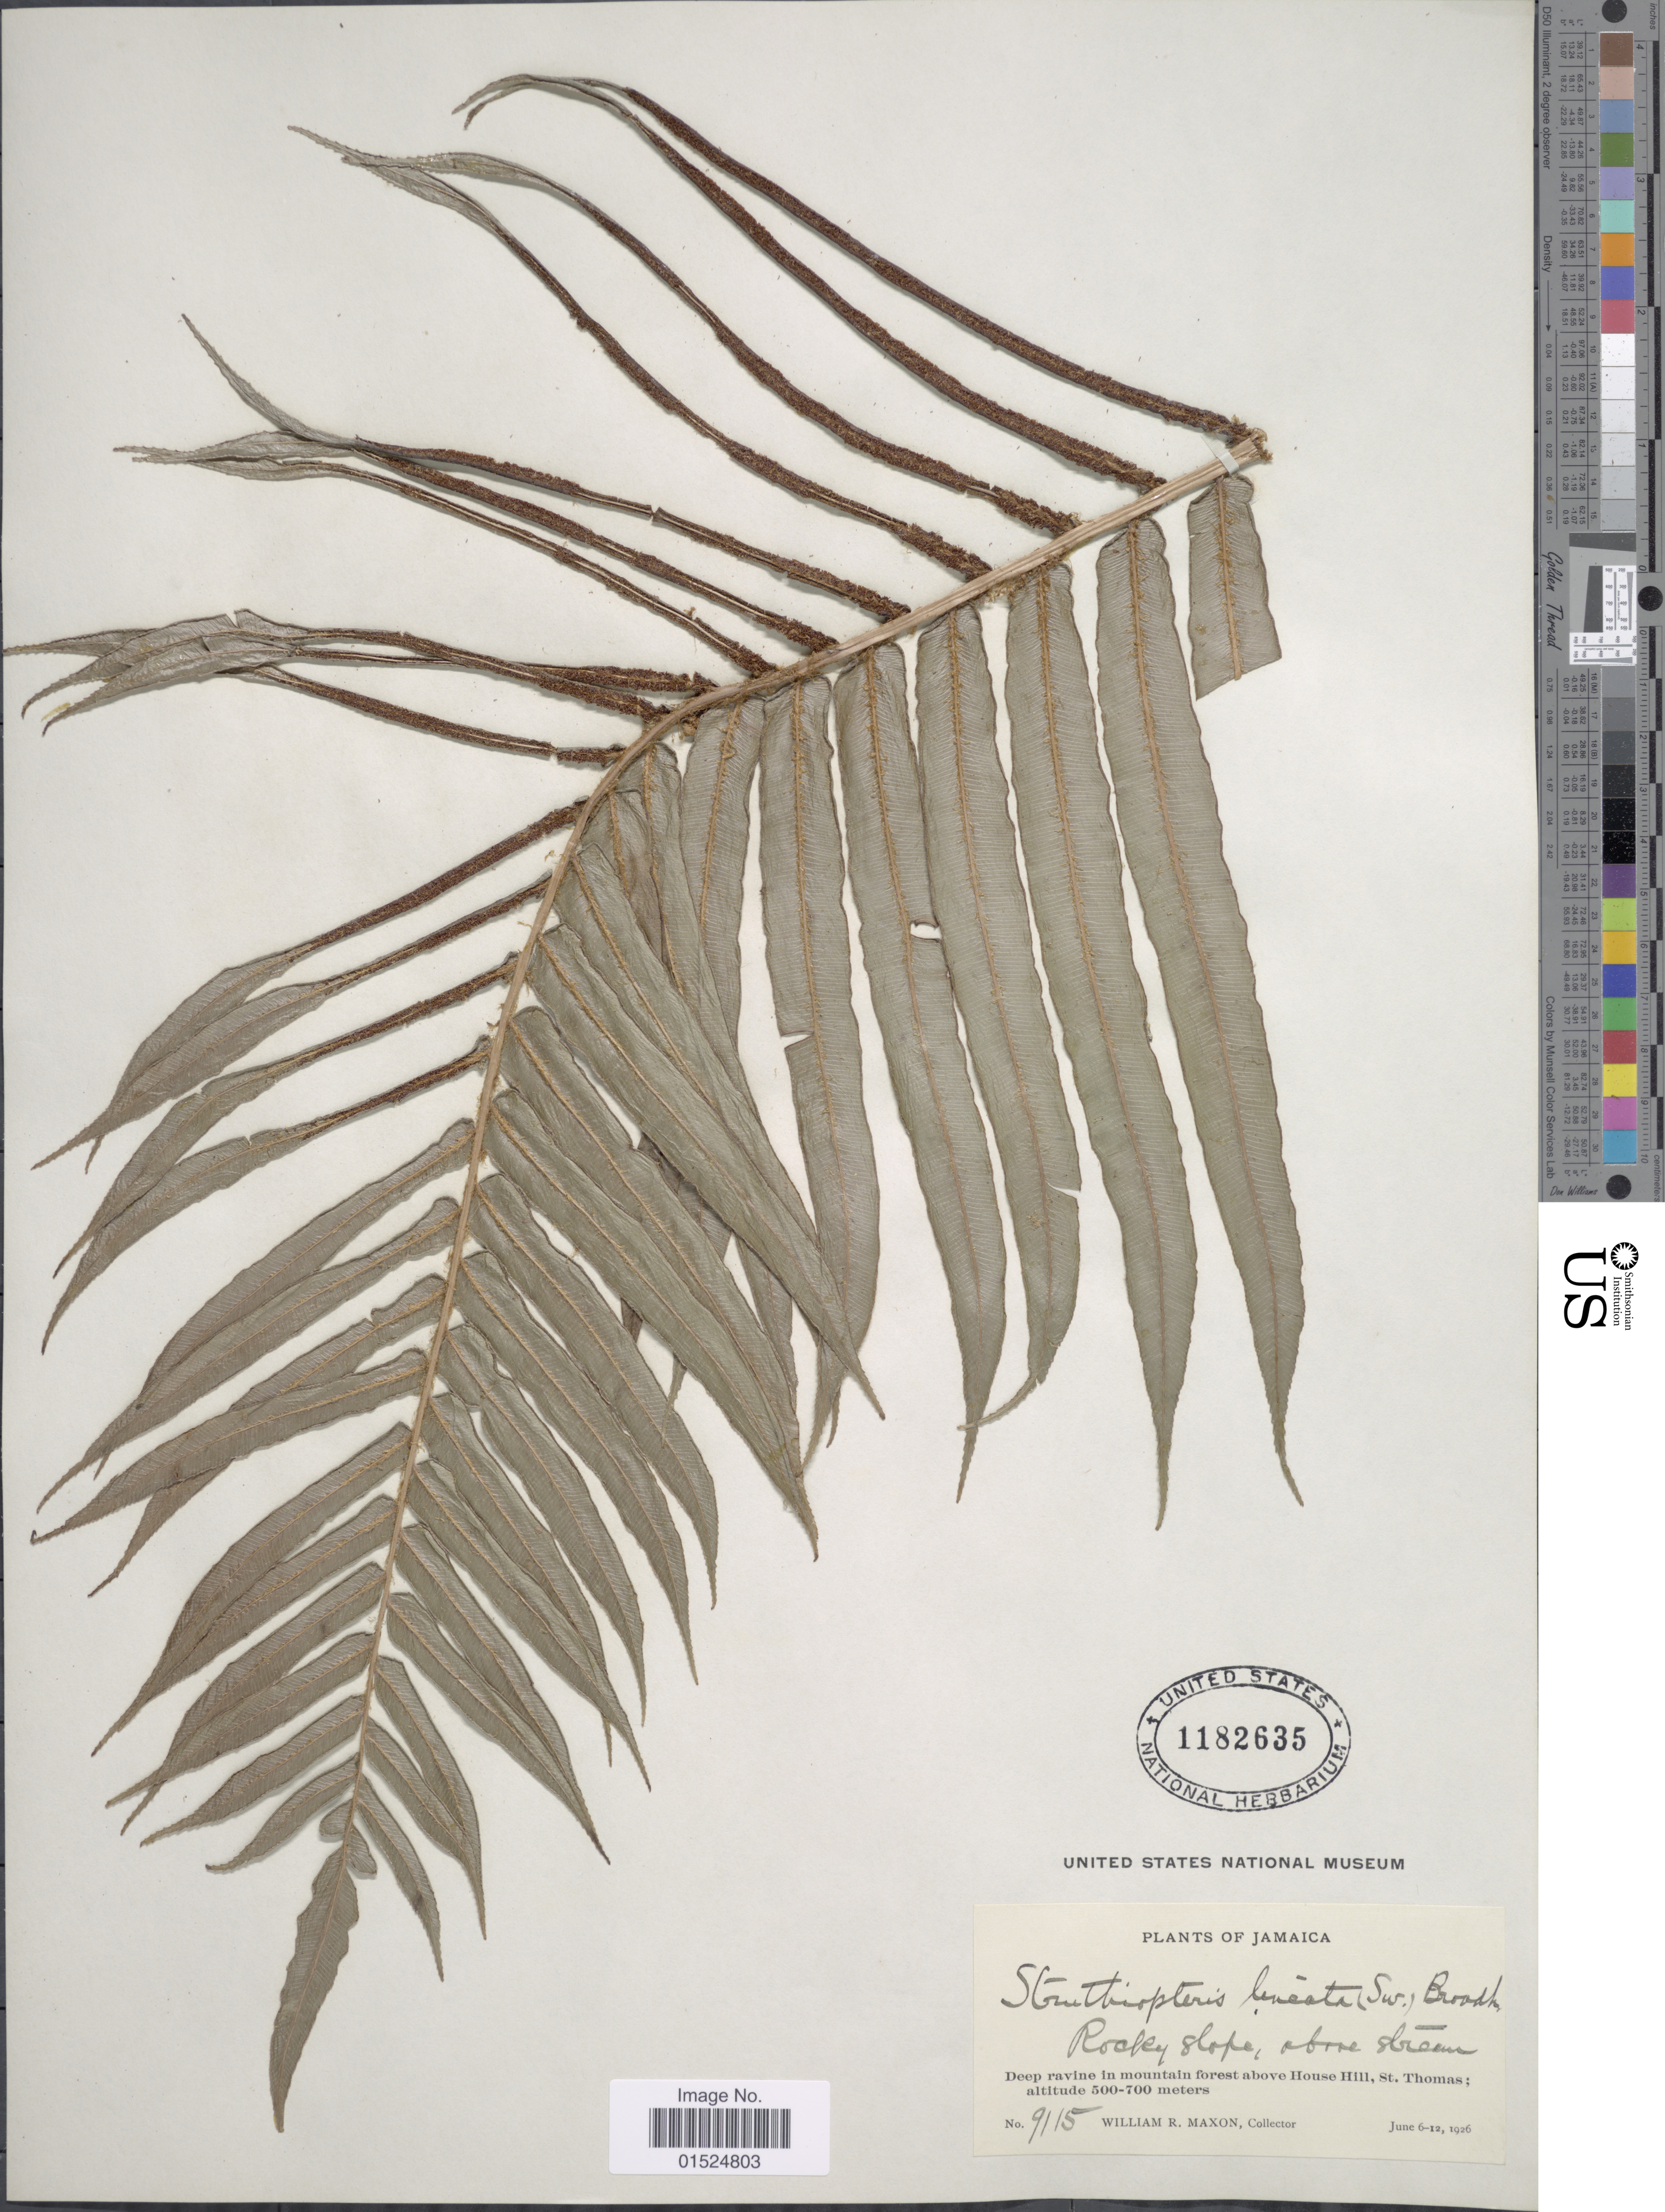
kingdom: Plantae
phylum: Tracheophyta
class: Polypodiopsida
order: Polypodiales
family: Blechnaceae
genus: Blechnum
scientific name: Blechnum lineatum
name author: (Sw.) C. Chr.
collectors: W. R. Maxon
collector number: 9115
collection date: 1926-06-06/1926-06-12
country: Jamaica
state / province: Saint Thomas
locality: Rocky slopes, above Stream, Deep ravine in mountain forest above House Hill, St. Thomasl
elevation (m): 500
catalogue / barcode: US 1182635